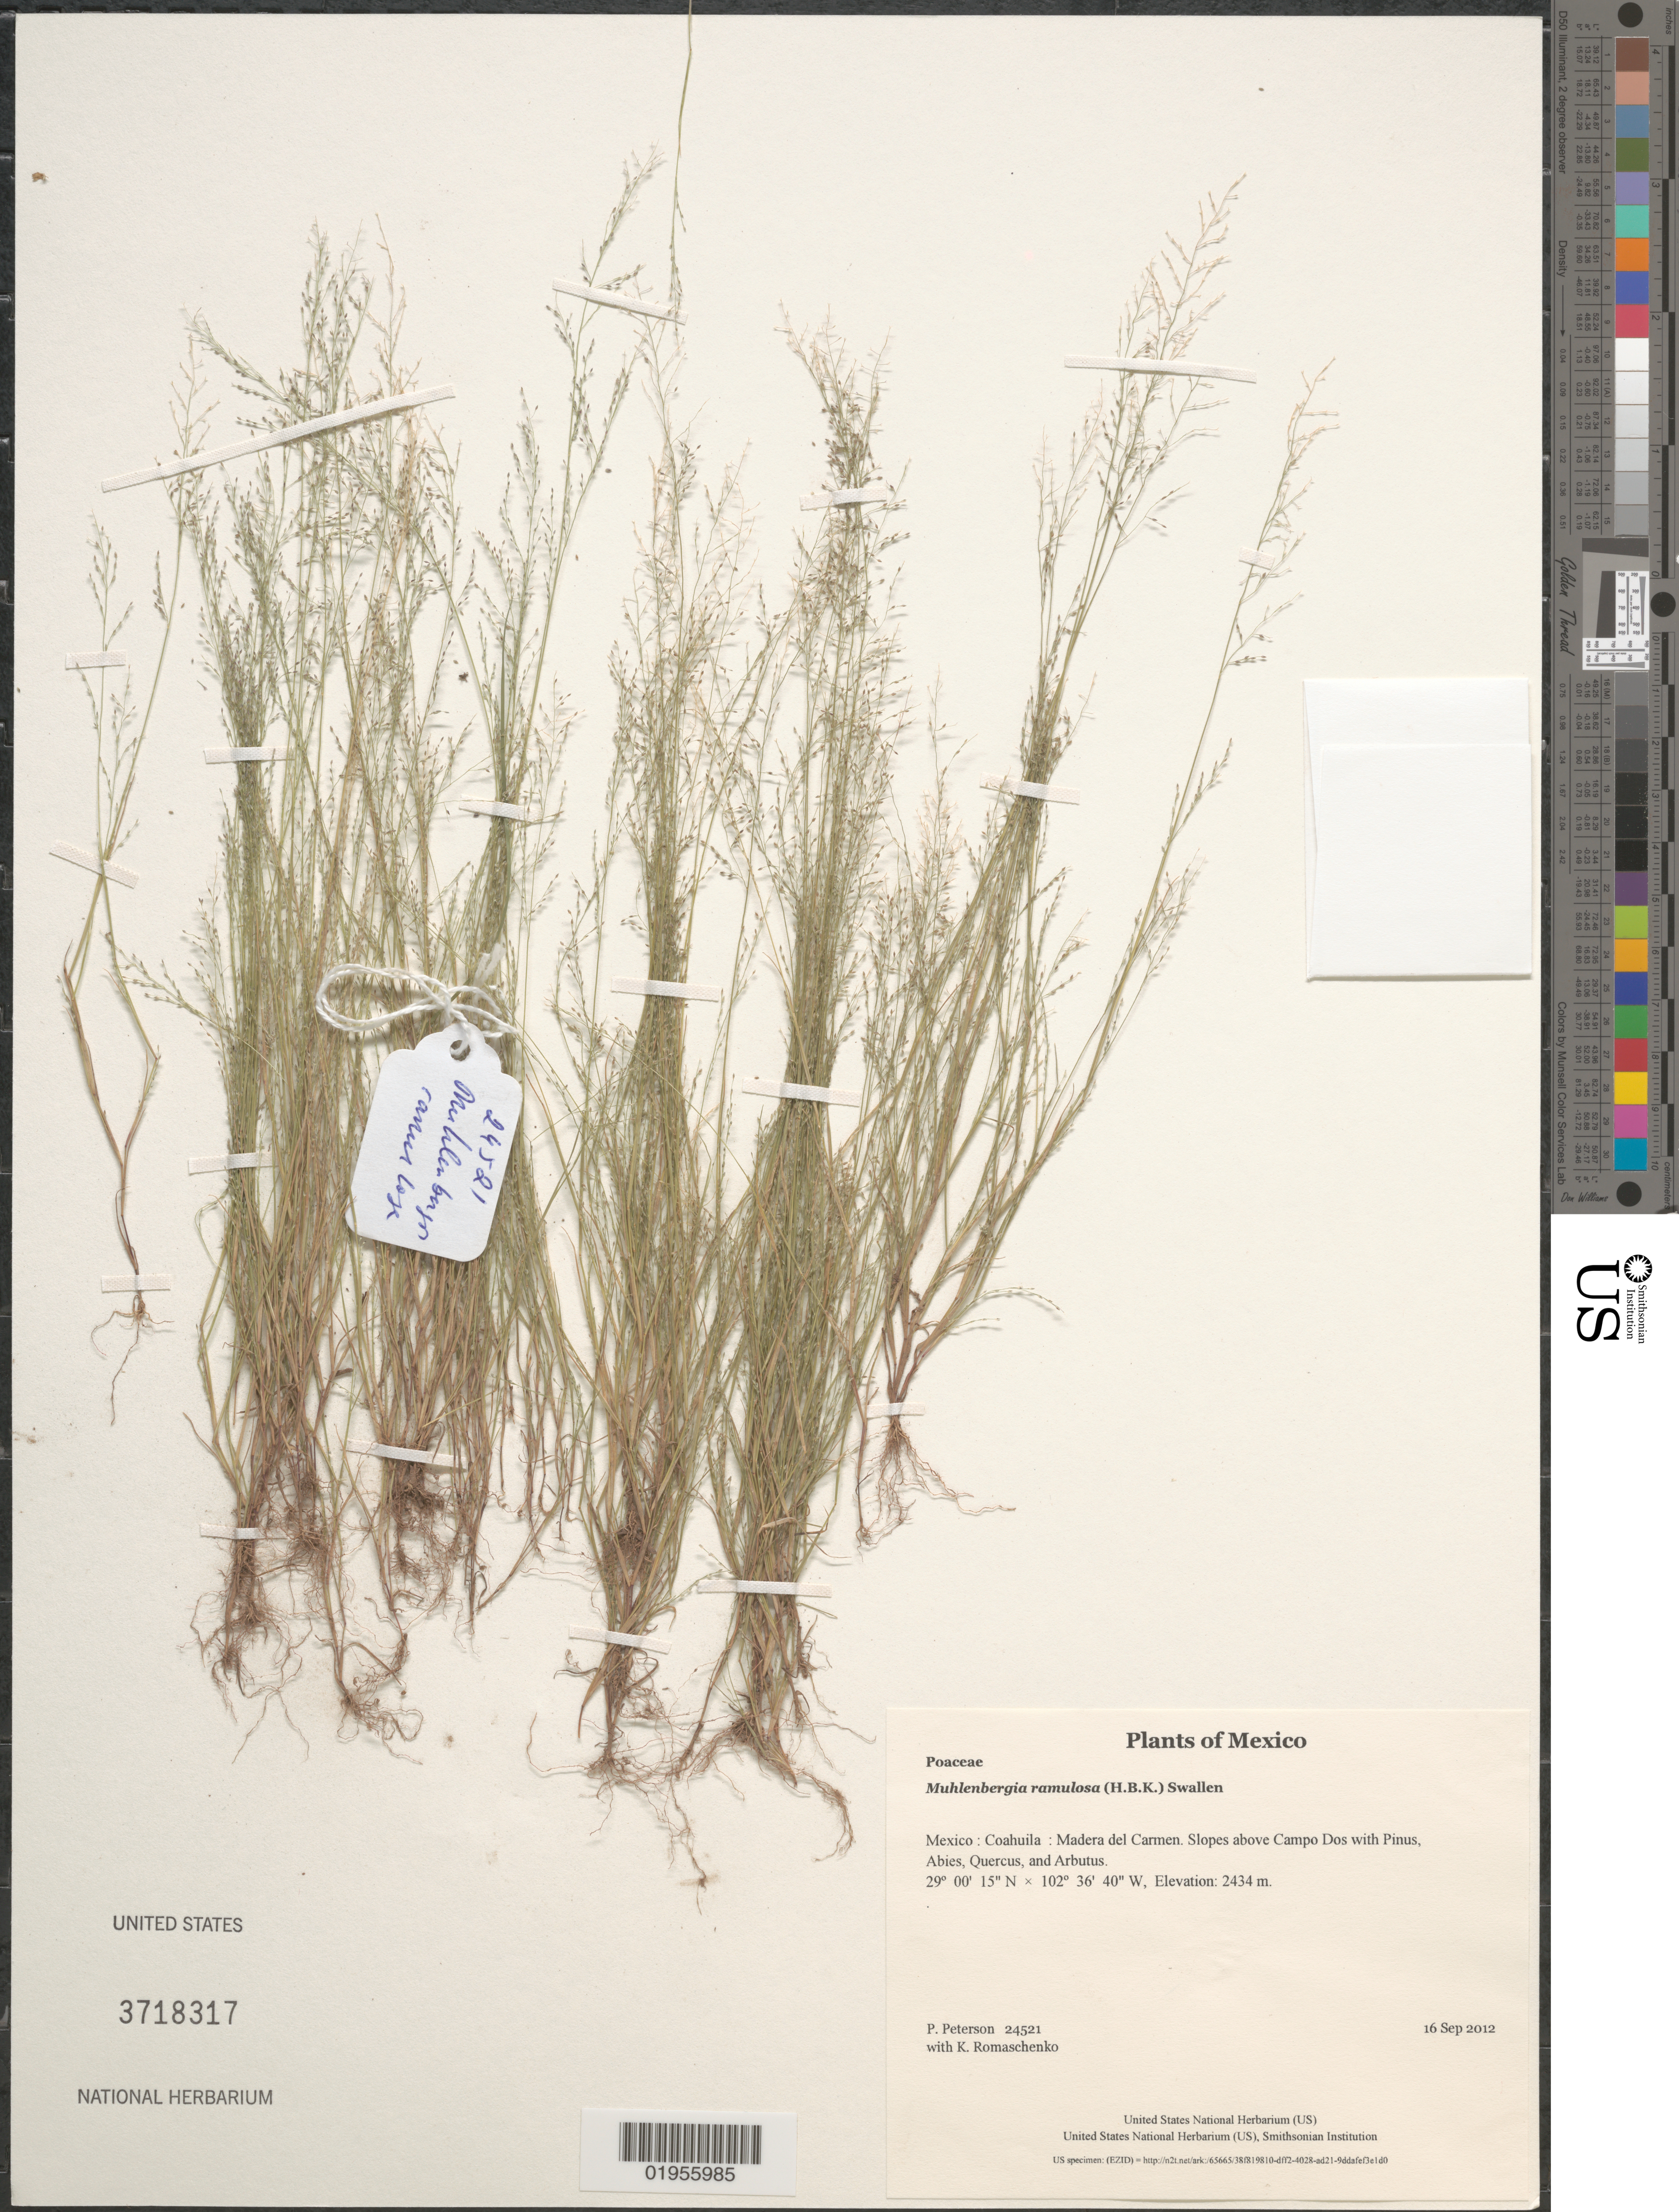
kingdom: Plantae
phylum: Tracheophyta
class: Liliopsida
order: Poales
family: Poaceae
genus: Muhlenbergia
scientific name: Muhlenbergia ramulosa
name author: (Kunth) Swallen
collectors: P. M. Peterson & K. Romaschenko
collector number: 24521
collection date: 2012-09-16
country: Mexico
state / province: Coahuila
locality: Madera del Carmen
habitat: Slopes above Campo Dos with Pinus, Abies, Quercus, and Arbutus.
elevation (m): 2434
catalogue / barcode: US 3718317